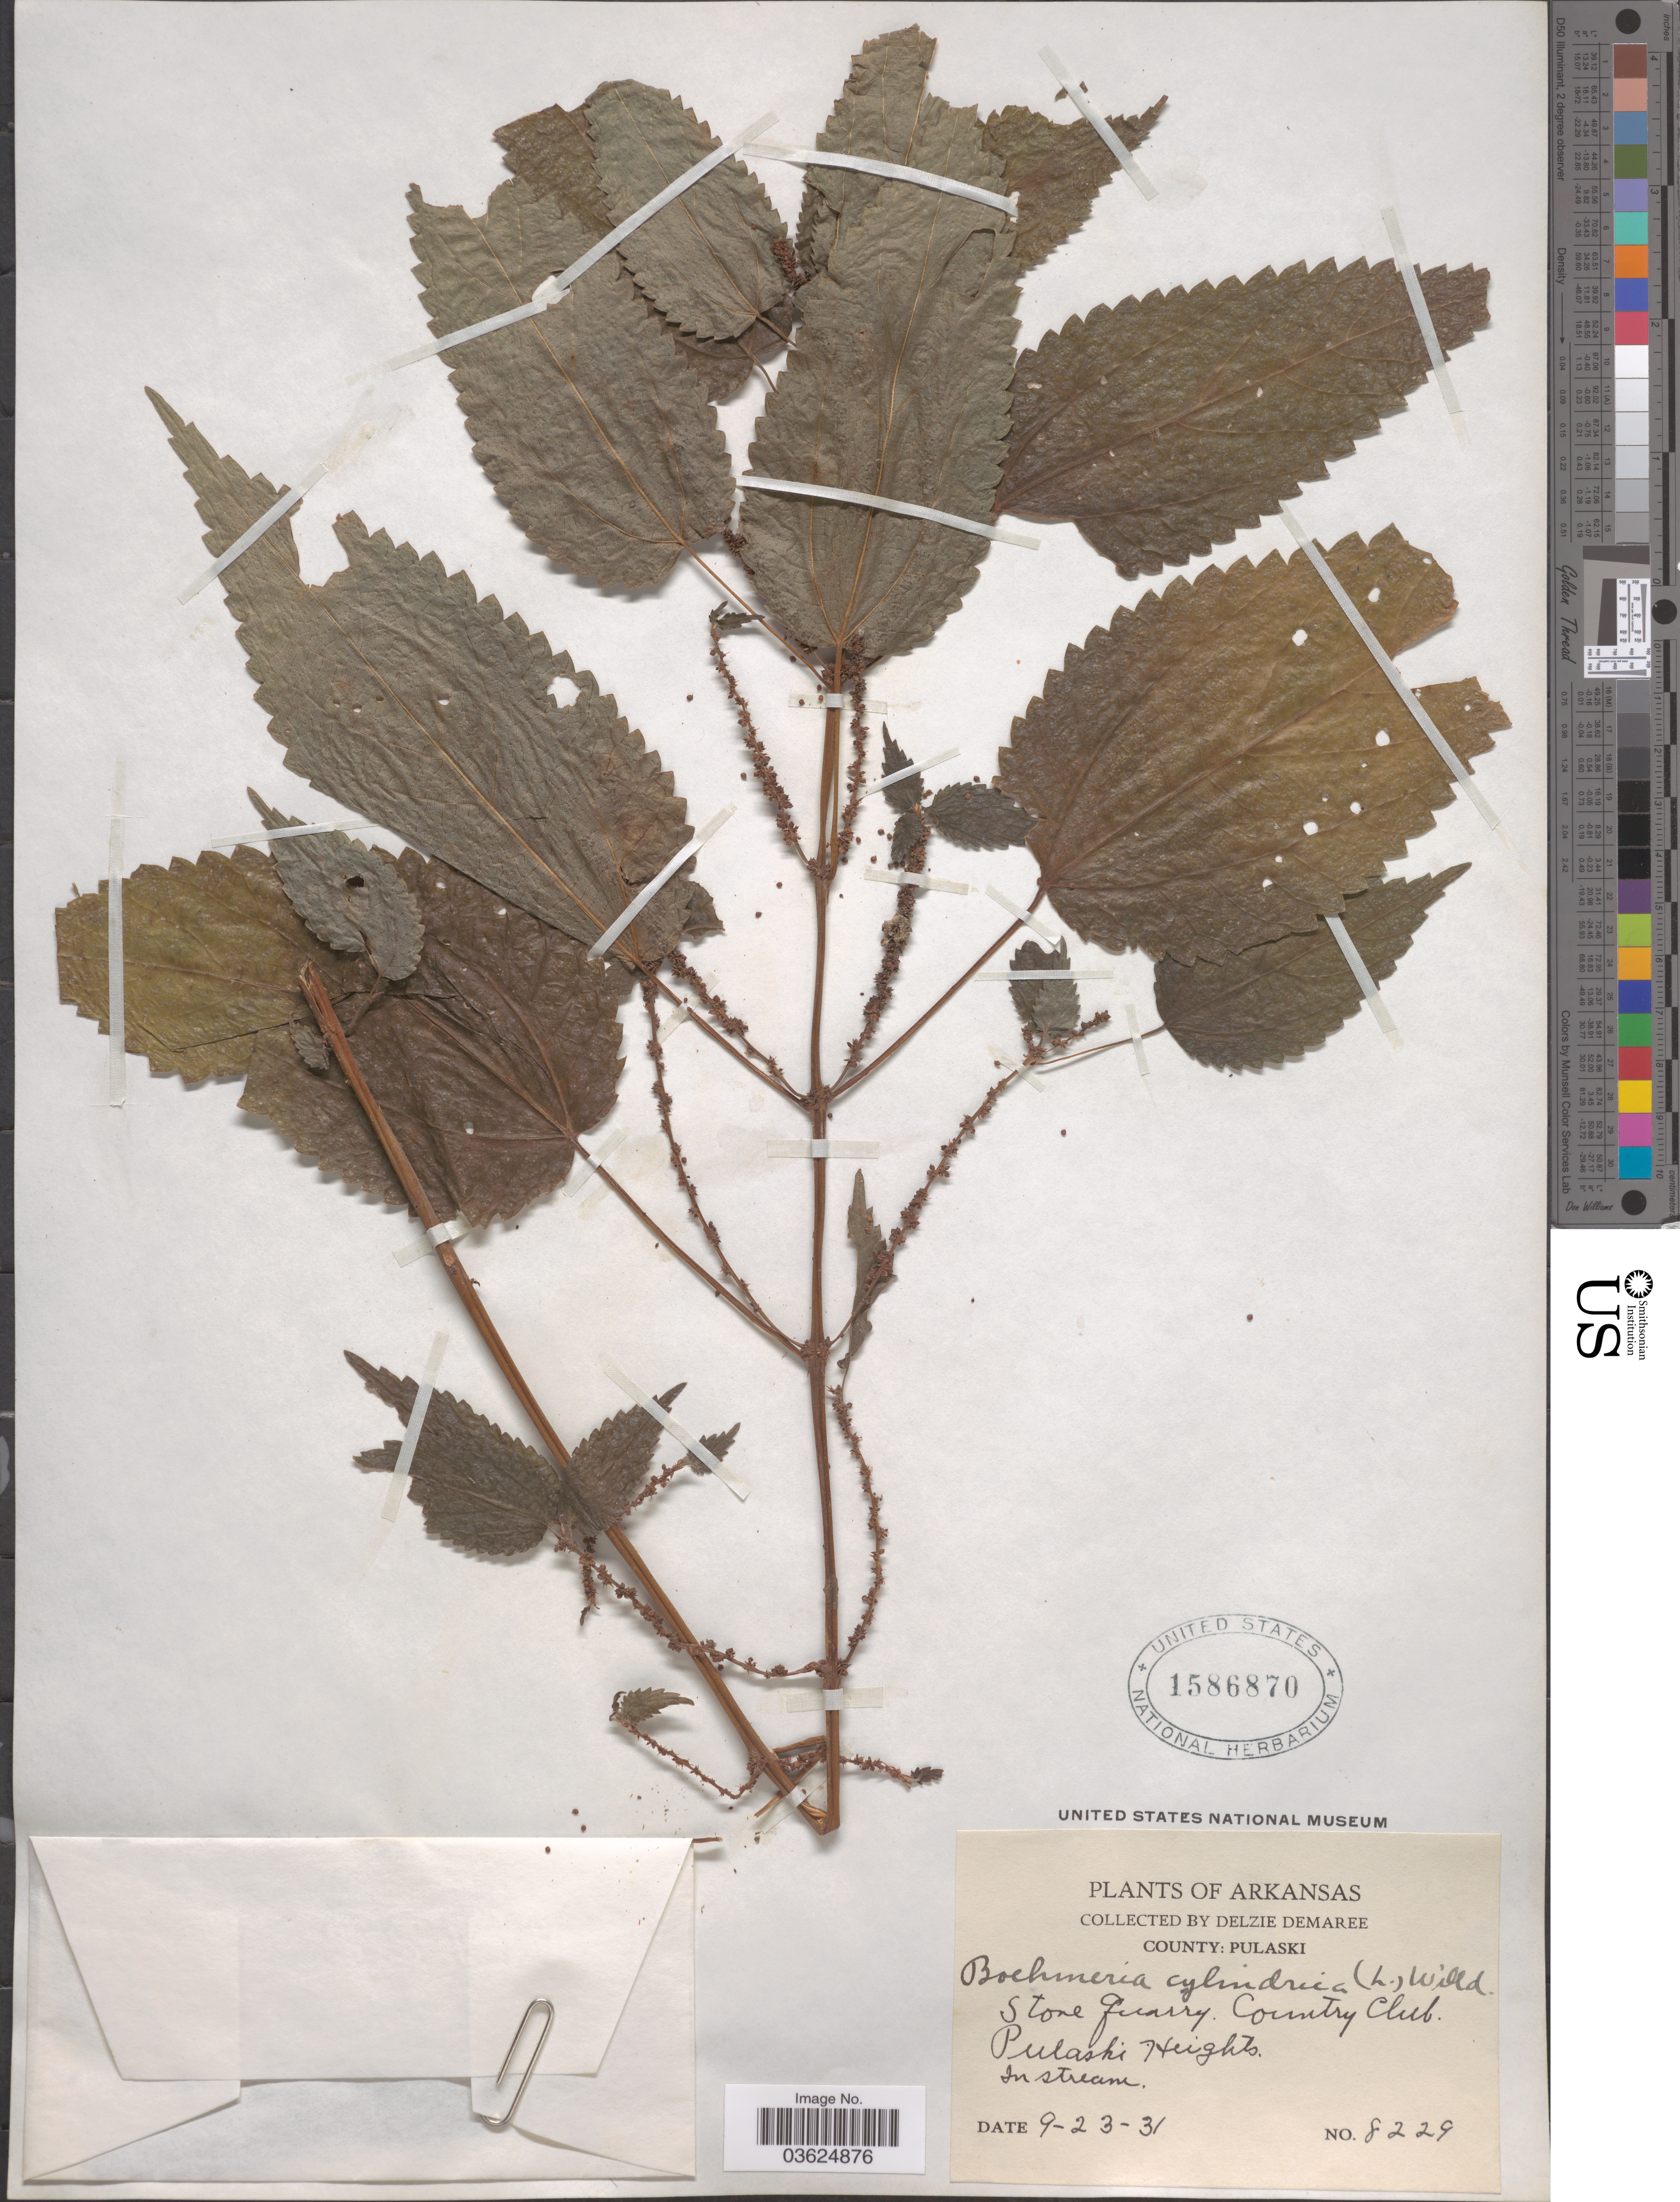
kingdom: Plantae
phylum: Tracheophyta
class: Magnoliopsida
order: Rosales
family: Urticaceae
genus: Boehmeria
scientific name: Boehmeria cylindrica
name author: (L.) Sw.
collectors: D. Demaree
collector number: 8229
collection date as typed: Transcribed d/m/y: 23/9/31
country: United States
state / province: Arkansas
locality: County: Pulaski. Stony quarry. Country Club. Pulaski Heights.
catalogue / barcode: US 1586870